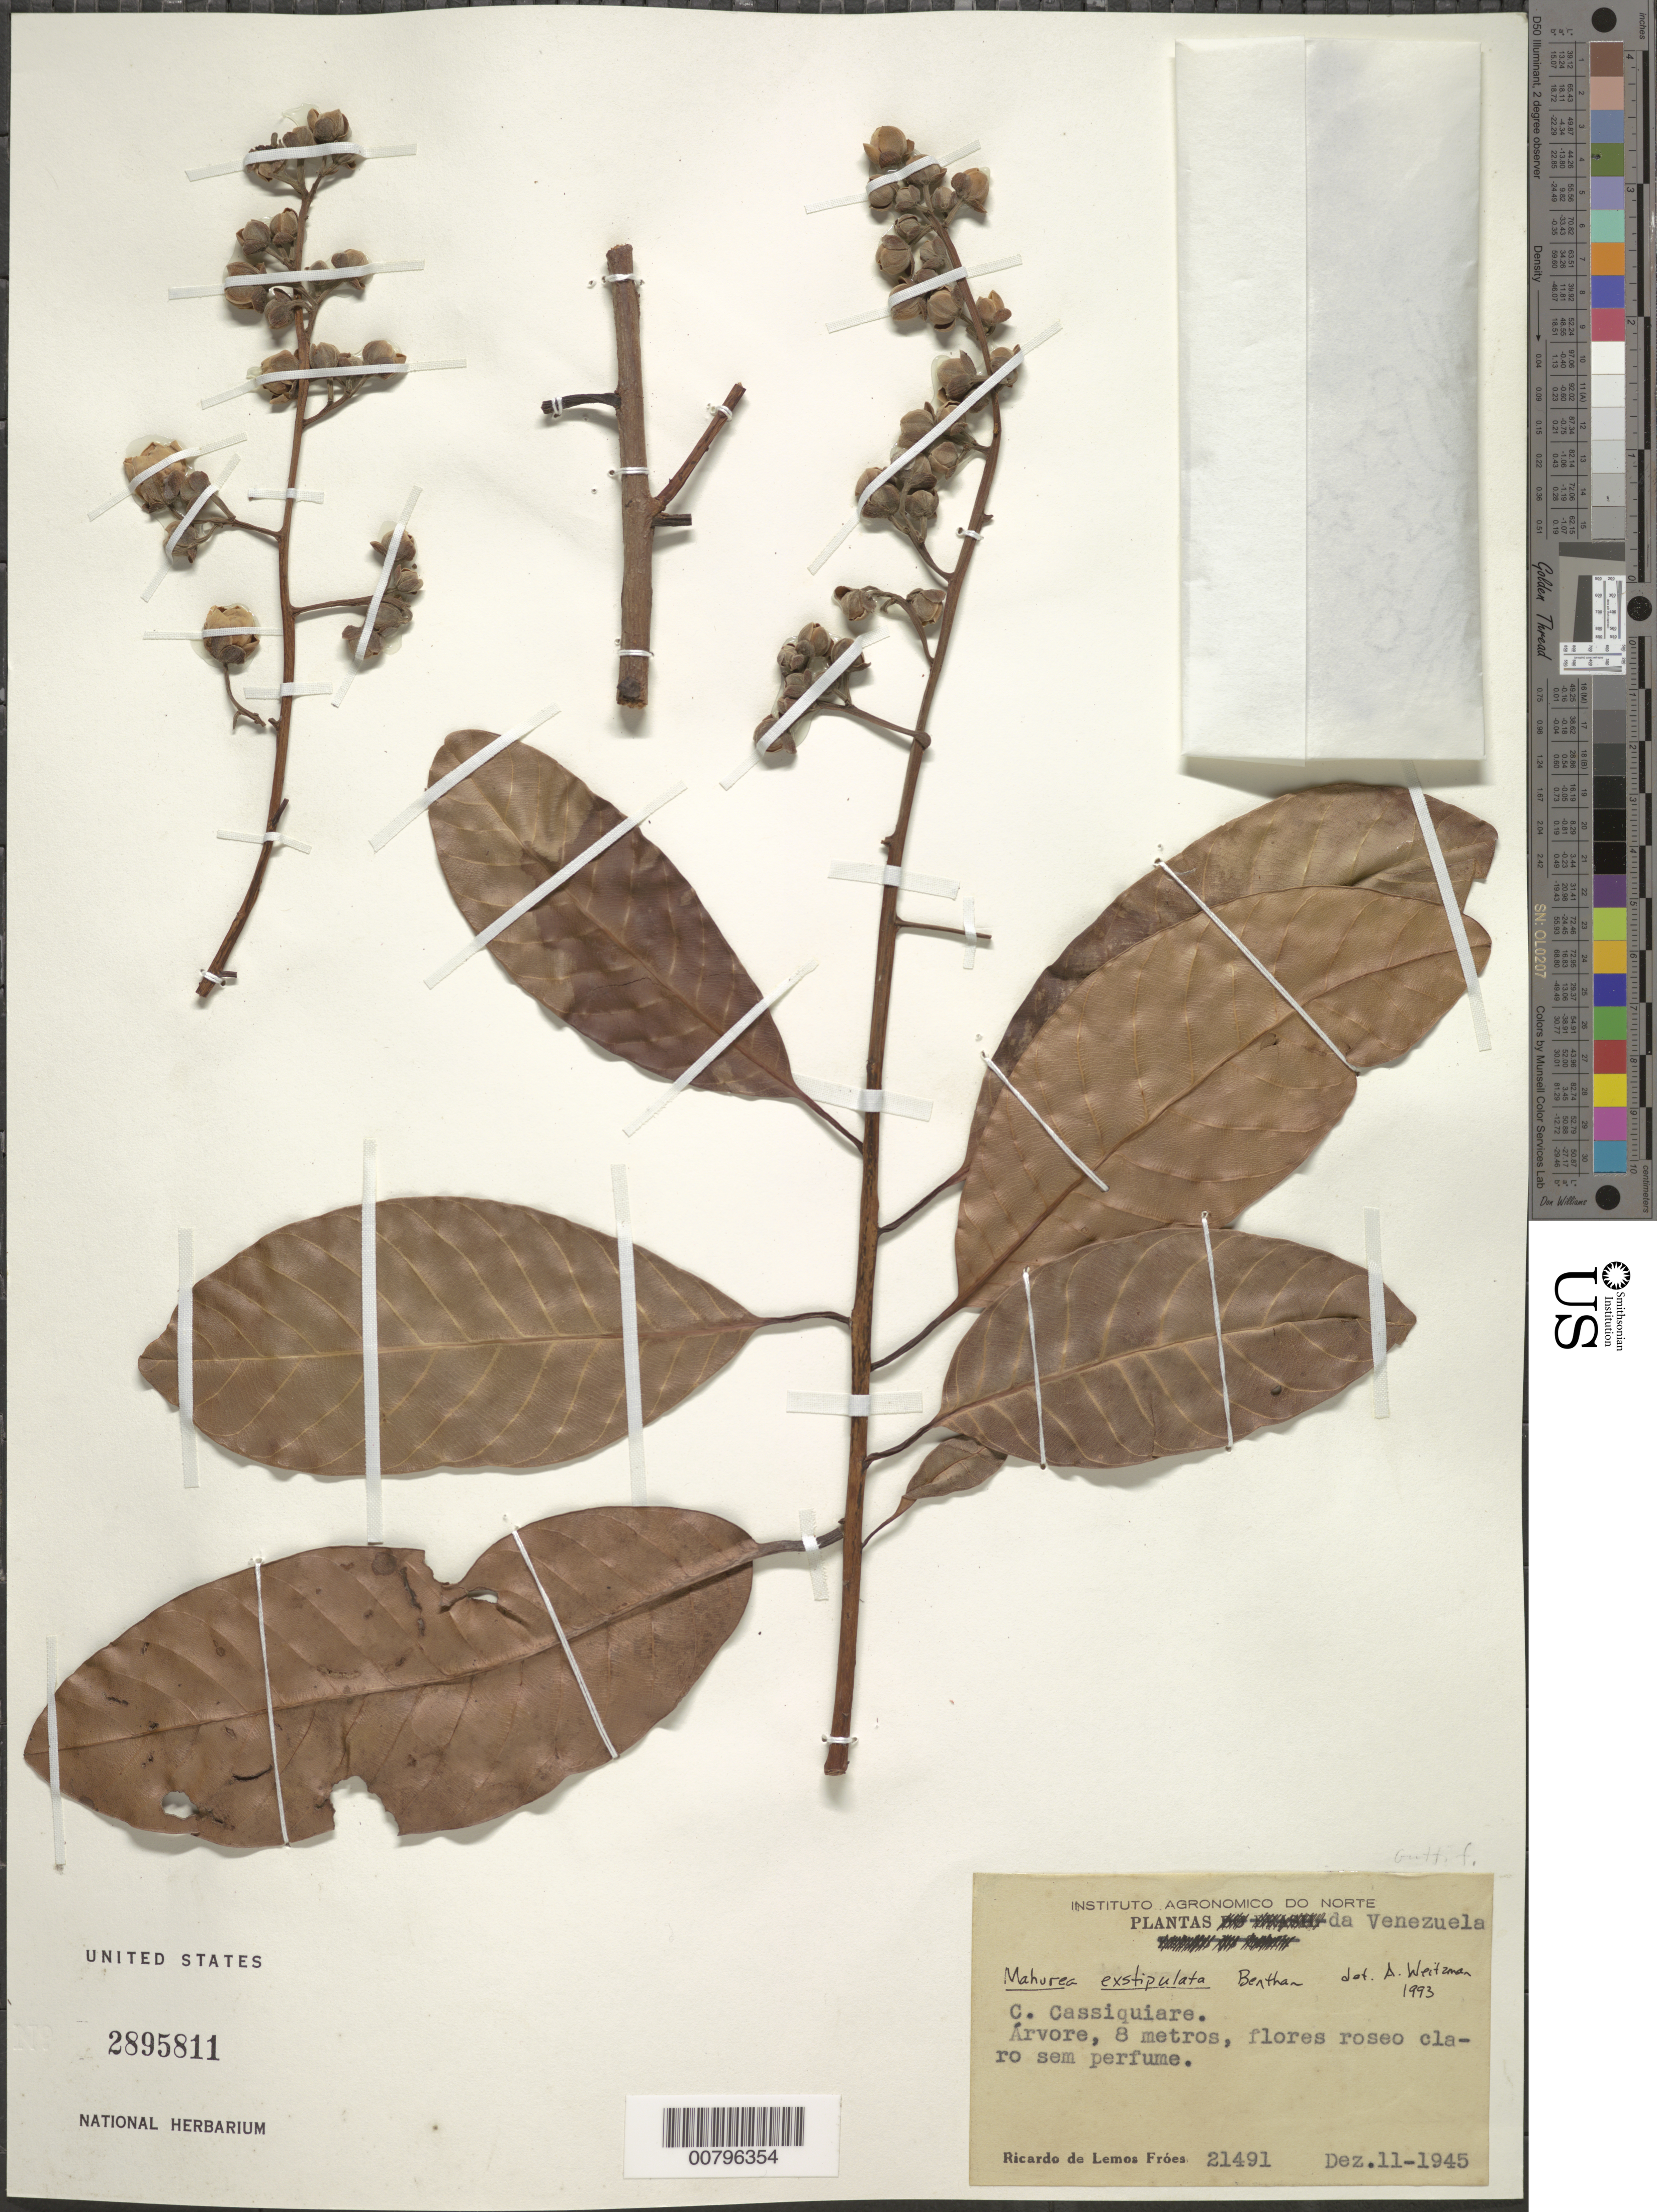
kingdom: Plantae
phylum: Tracheophyta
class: Magnoliopsida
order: Malpighiales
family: Calophyllaceae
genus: Mahurea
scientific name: Mahurea exstipulata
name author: Benth.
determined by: Weitzman, A. L.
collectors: R. L. Fróes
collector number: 21491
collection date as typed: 11-Dec-45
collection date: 1945-12-11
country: Venezuela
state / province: Amazonas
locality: Canal de Cassiquiare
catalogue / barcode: US 2895811